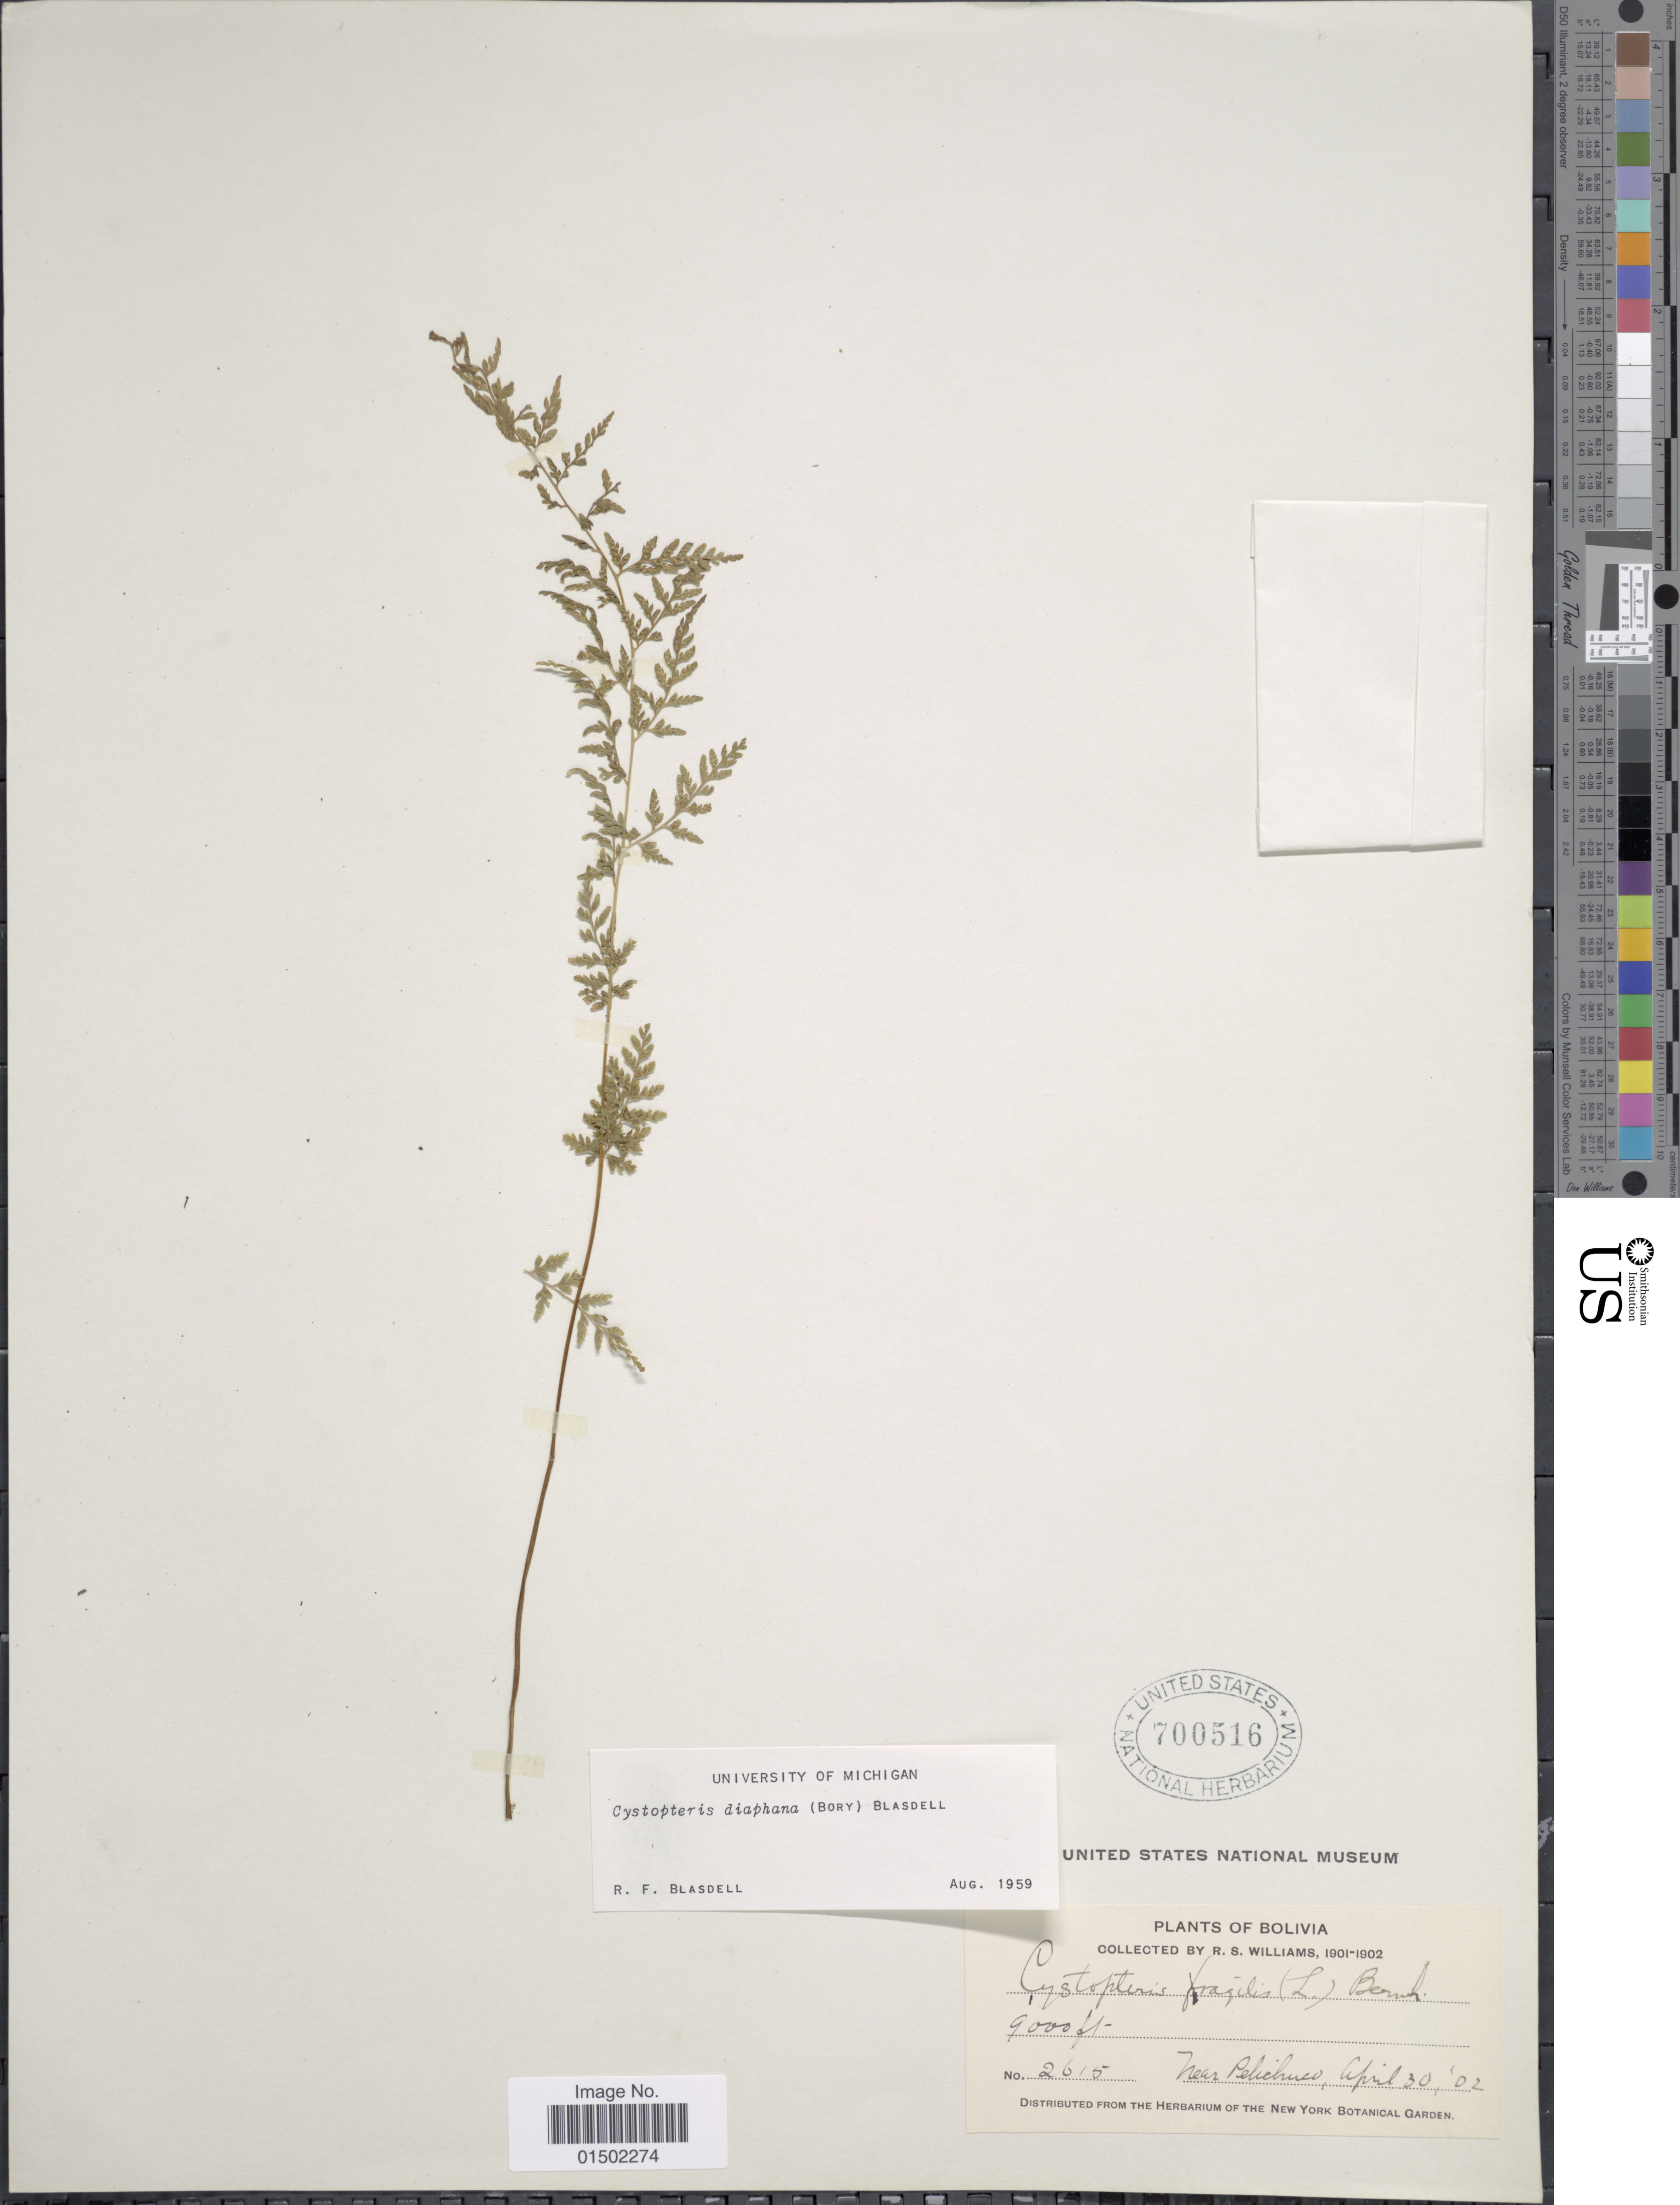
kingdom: Plantae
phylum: Tracheophyta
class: Polypodiopsida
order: Polypodiales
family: Cystopteridaceae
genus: Cystopteris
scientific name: Cystopteris diaphana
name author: (Bory) Blasdell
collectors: R. S. Williams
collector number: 2615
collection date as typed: April 30, '02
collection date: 1902-04-30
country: Bolivia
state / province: La Paz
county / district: Franz Tamayo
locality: Pelechuco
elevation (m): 2743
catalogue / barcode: US 700516